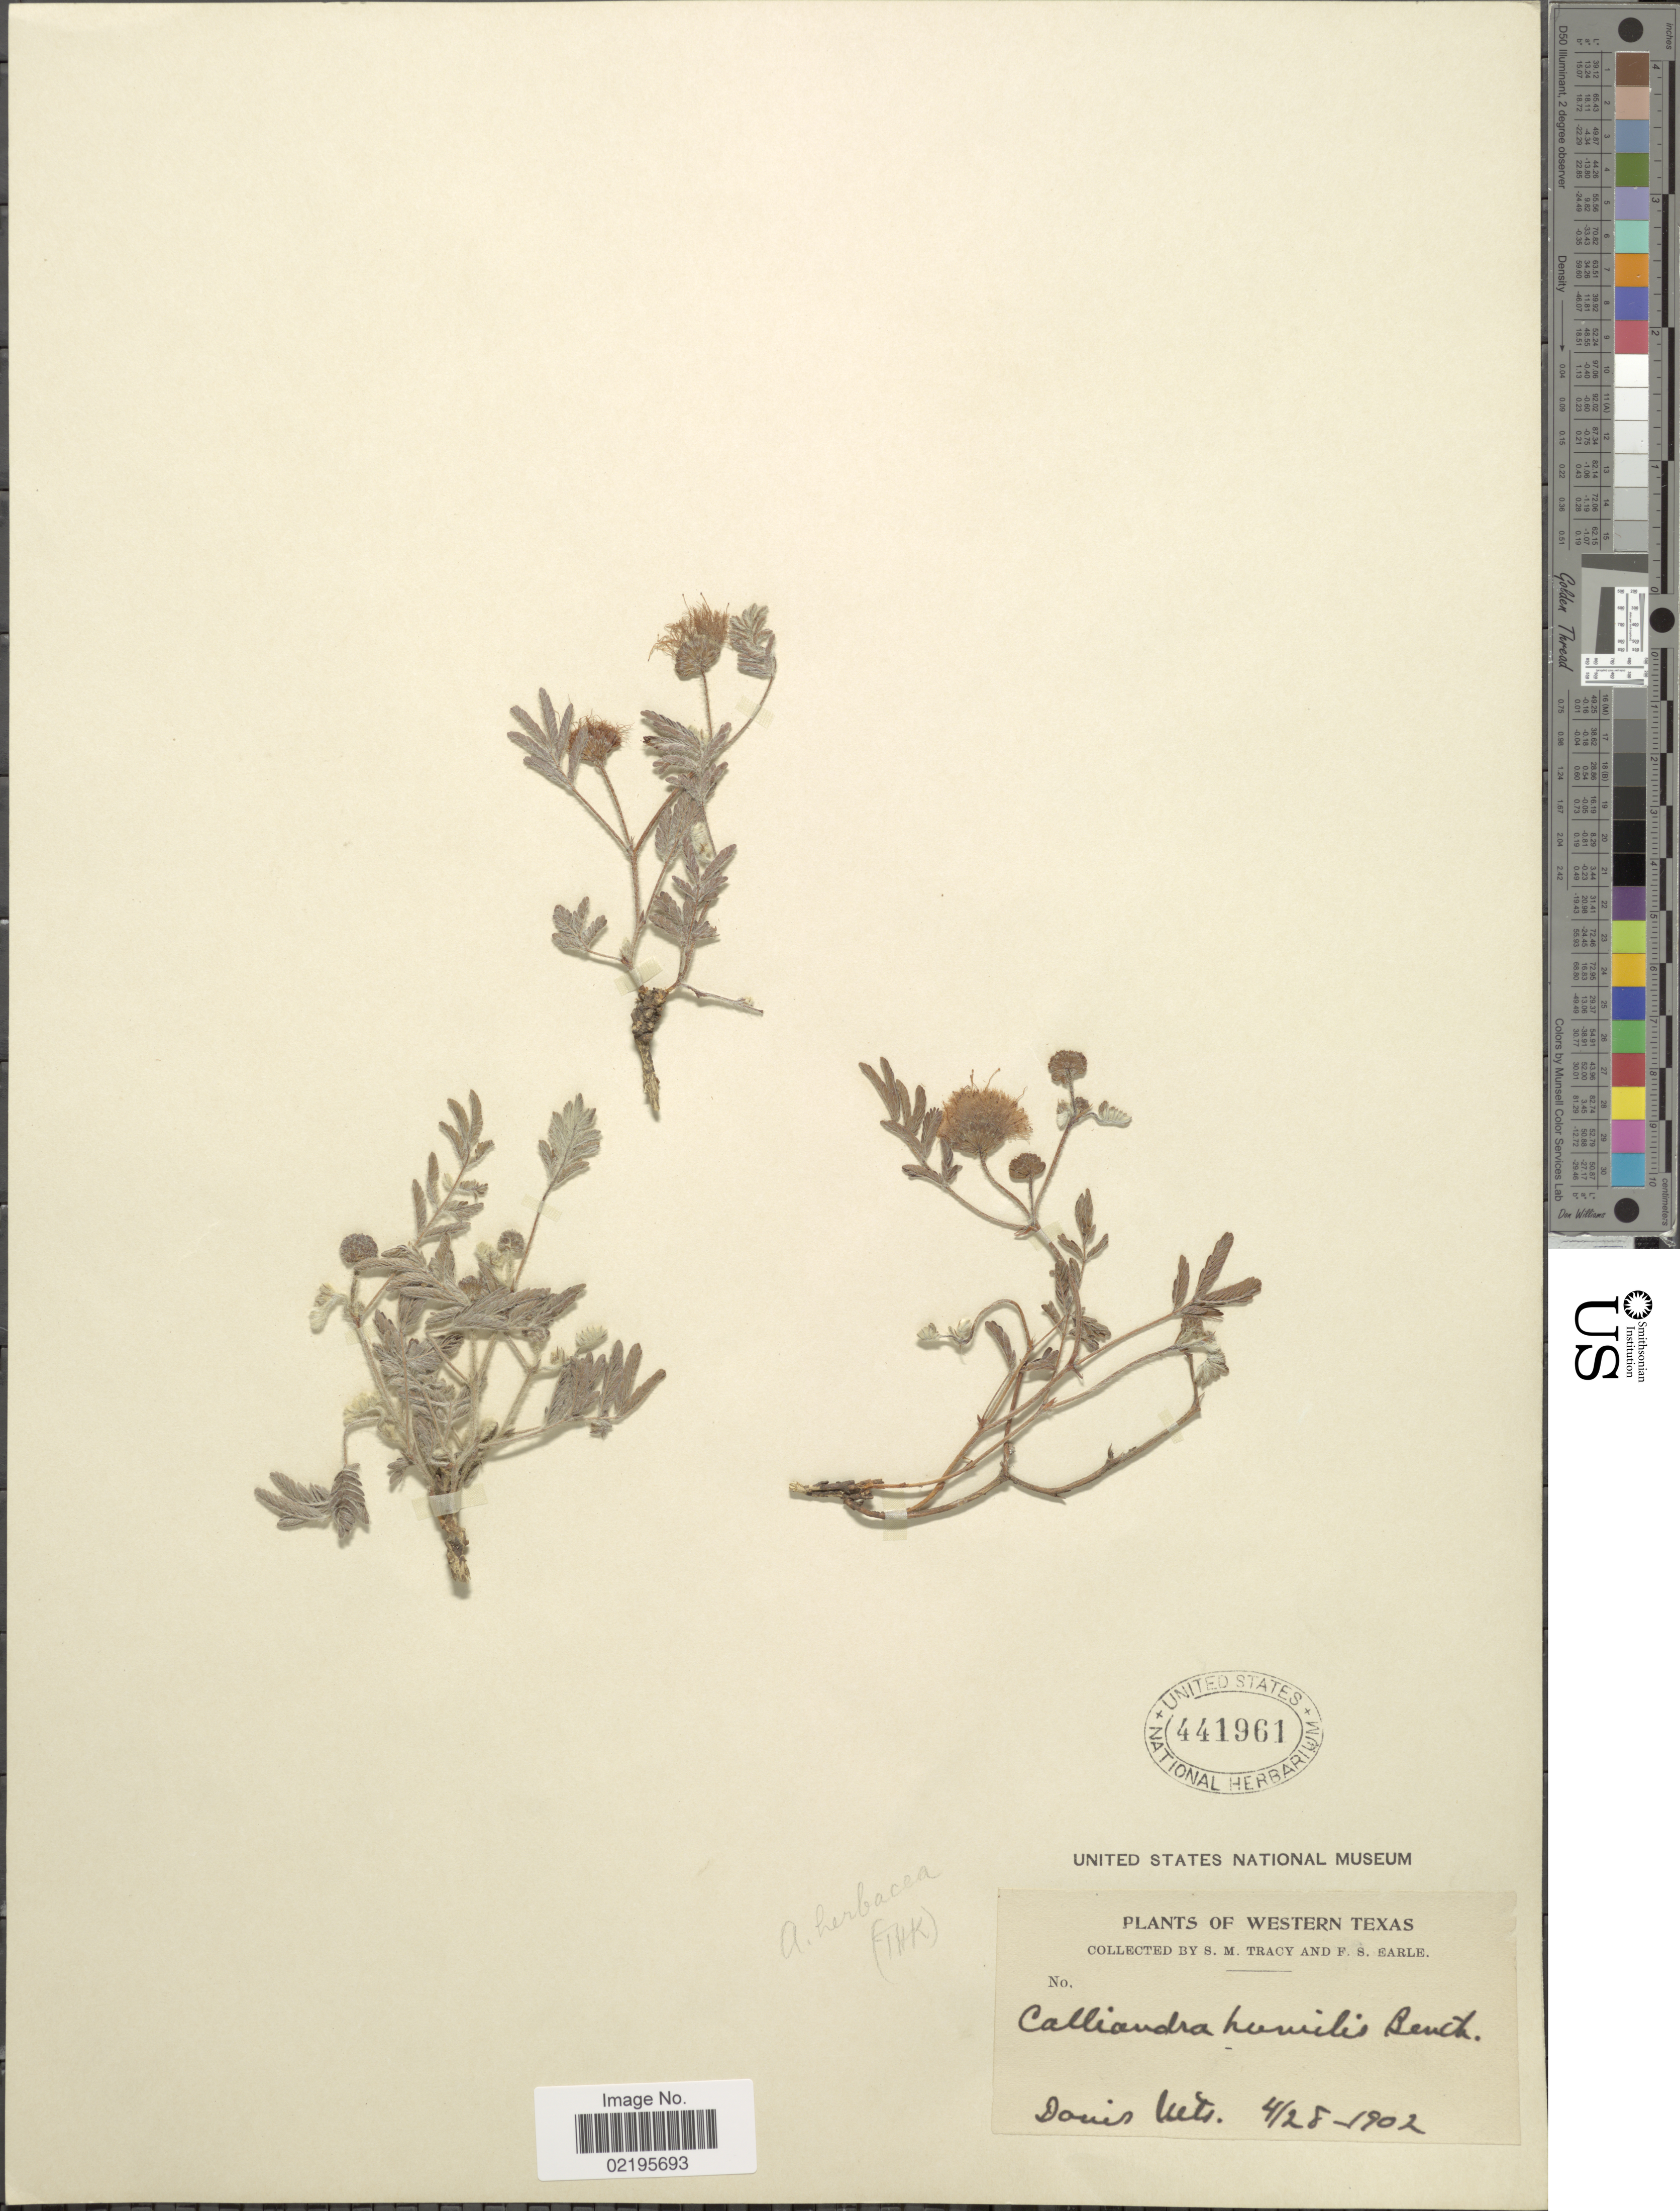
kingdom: Plantae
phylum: Tracheophyta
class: Magnoliopsida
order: Fabales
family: Fabaceae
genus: Calliandra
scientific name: Calliandra humilis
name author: Benth.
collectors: S. M. Tracy & F. S. Earle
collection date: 1902-04-28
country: United States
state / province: Texas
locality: Western Texas, Davis Mts.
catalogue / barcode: US 441961